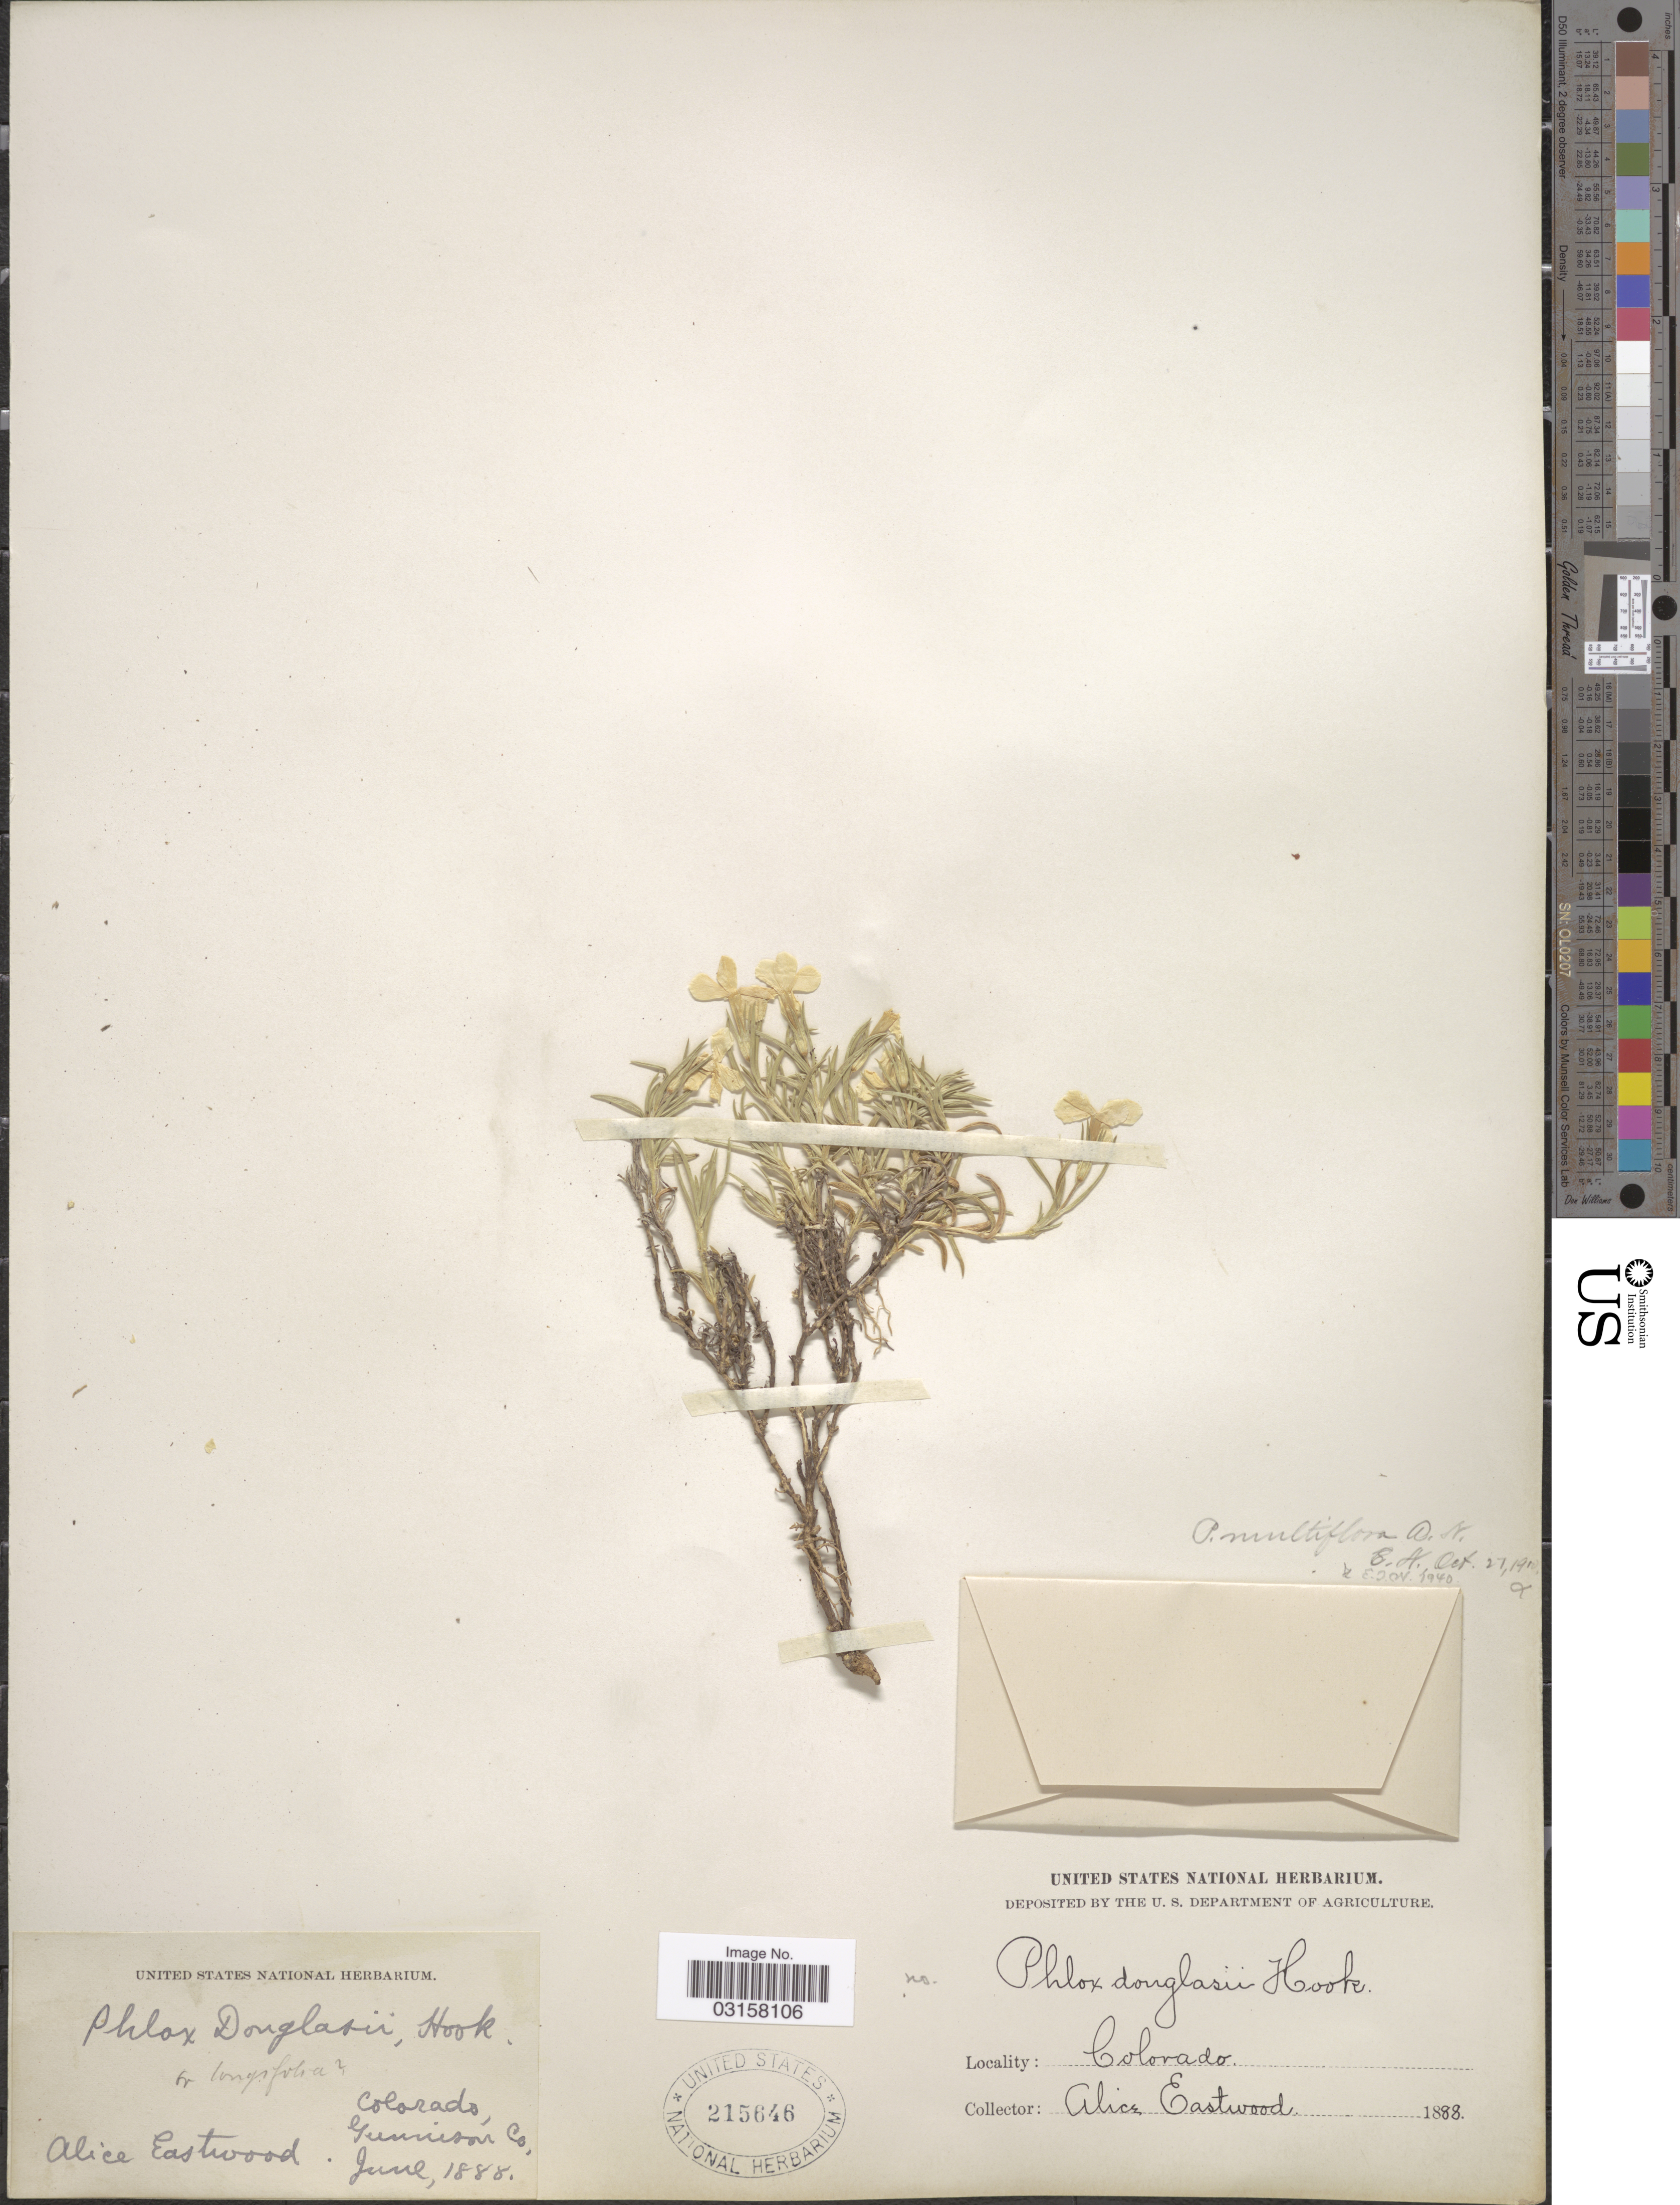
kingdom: Plantae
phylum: Tracheophyta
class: Magnoliopsida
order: Ericales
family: Polemoniaceae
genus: Phlox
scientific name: Phlox multiflora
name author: A. Nelson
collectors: A. Eastwood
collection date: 1888-06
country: United States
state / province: Colorado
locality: Gunnison Co.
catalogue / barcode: US 215646